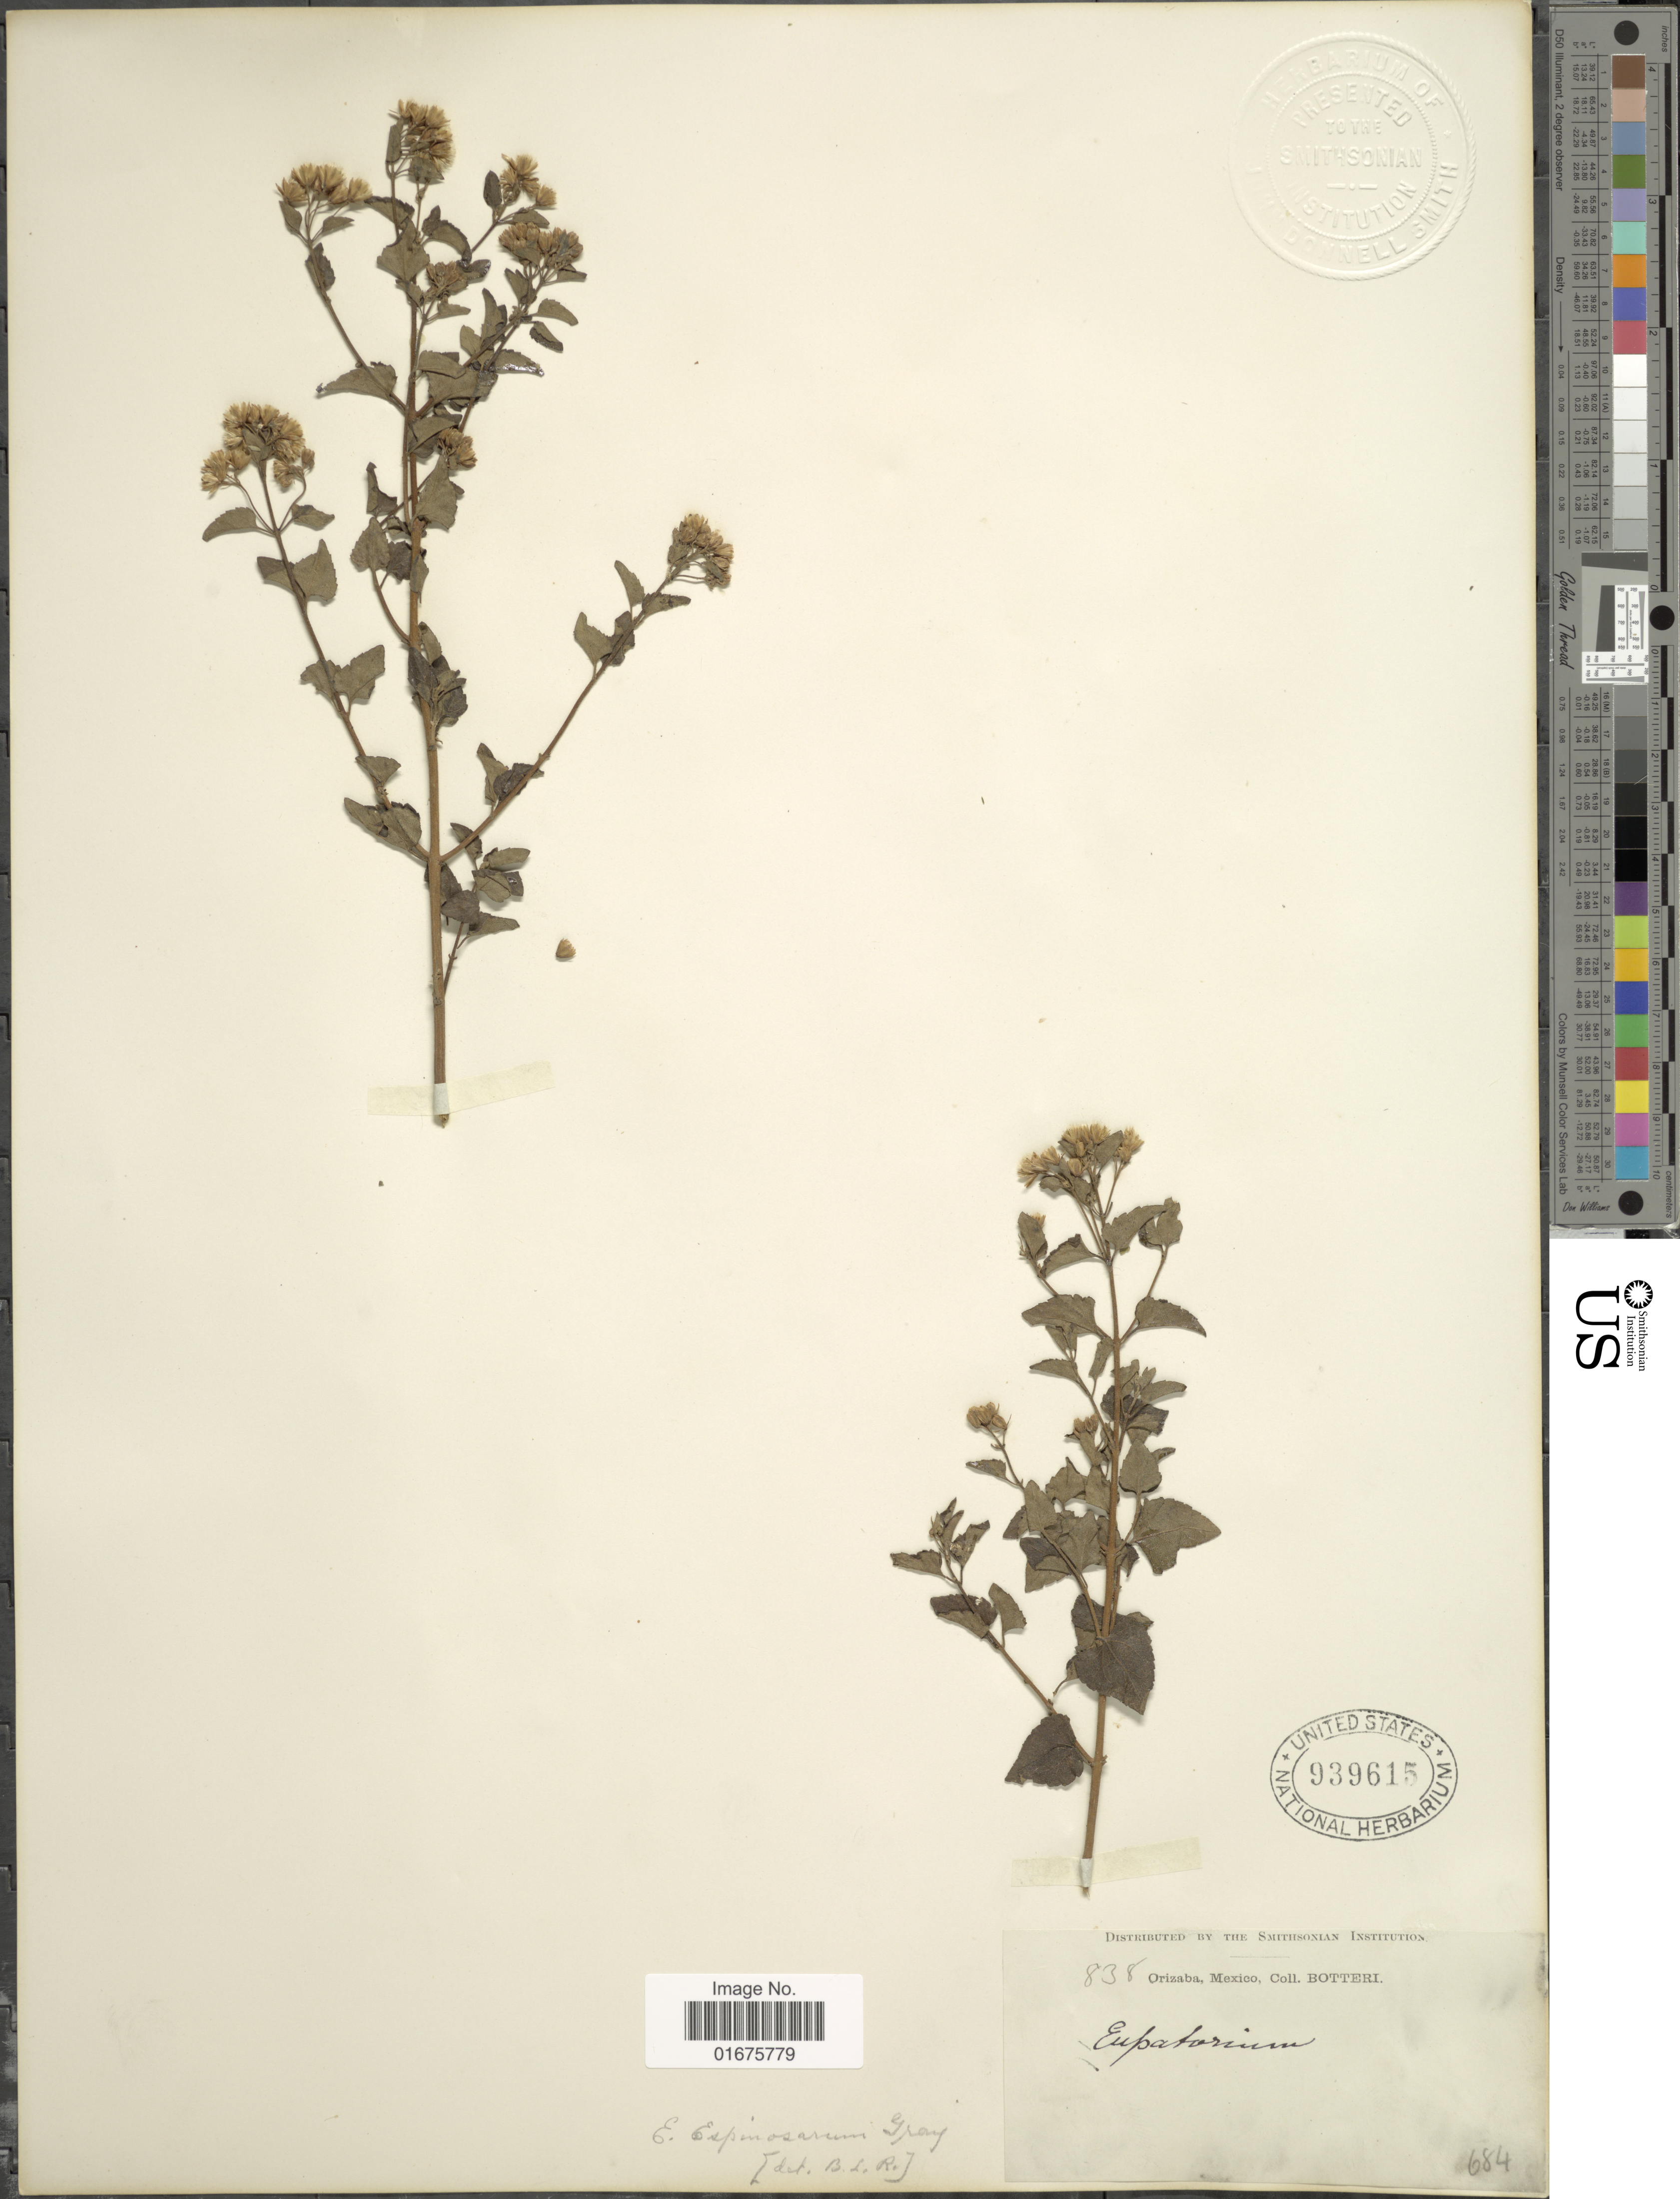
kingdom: Plantae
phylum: Tracheophyta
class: Magnoliopsida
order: Asterales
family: Asteraceae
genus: Ageratina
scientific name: Ageratina espinosarum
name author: (A. Gray) R.M. King & H. Rob.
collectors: -. Botteri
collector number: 838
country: Mexico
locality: Orizaba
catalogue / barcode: US 939615